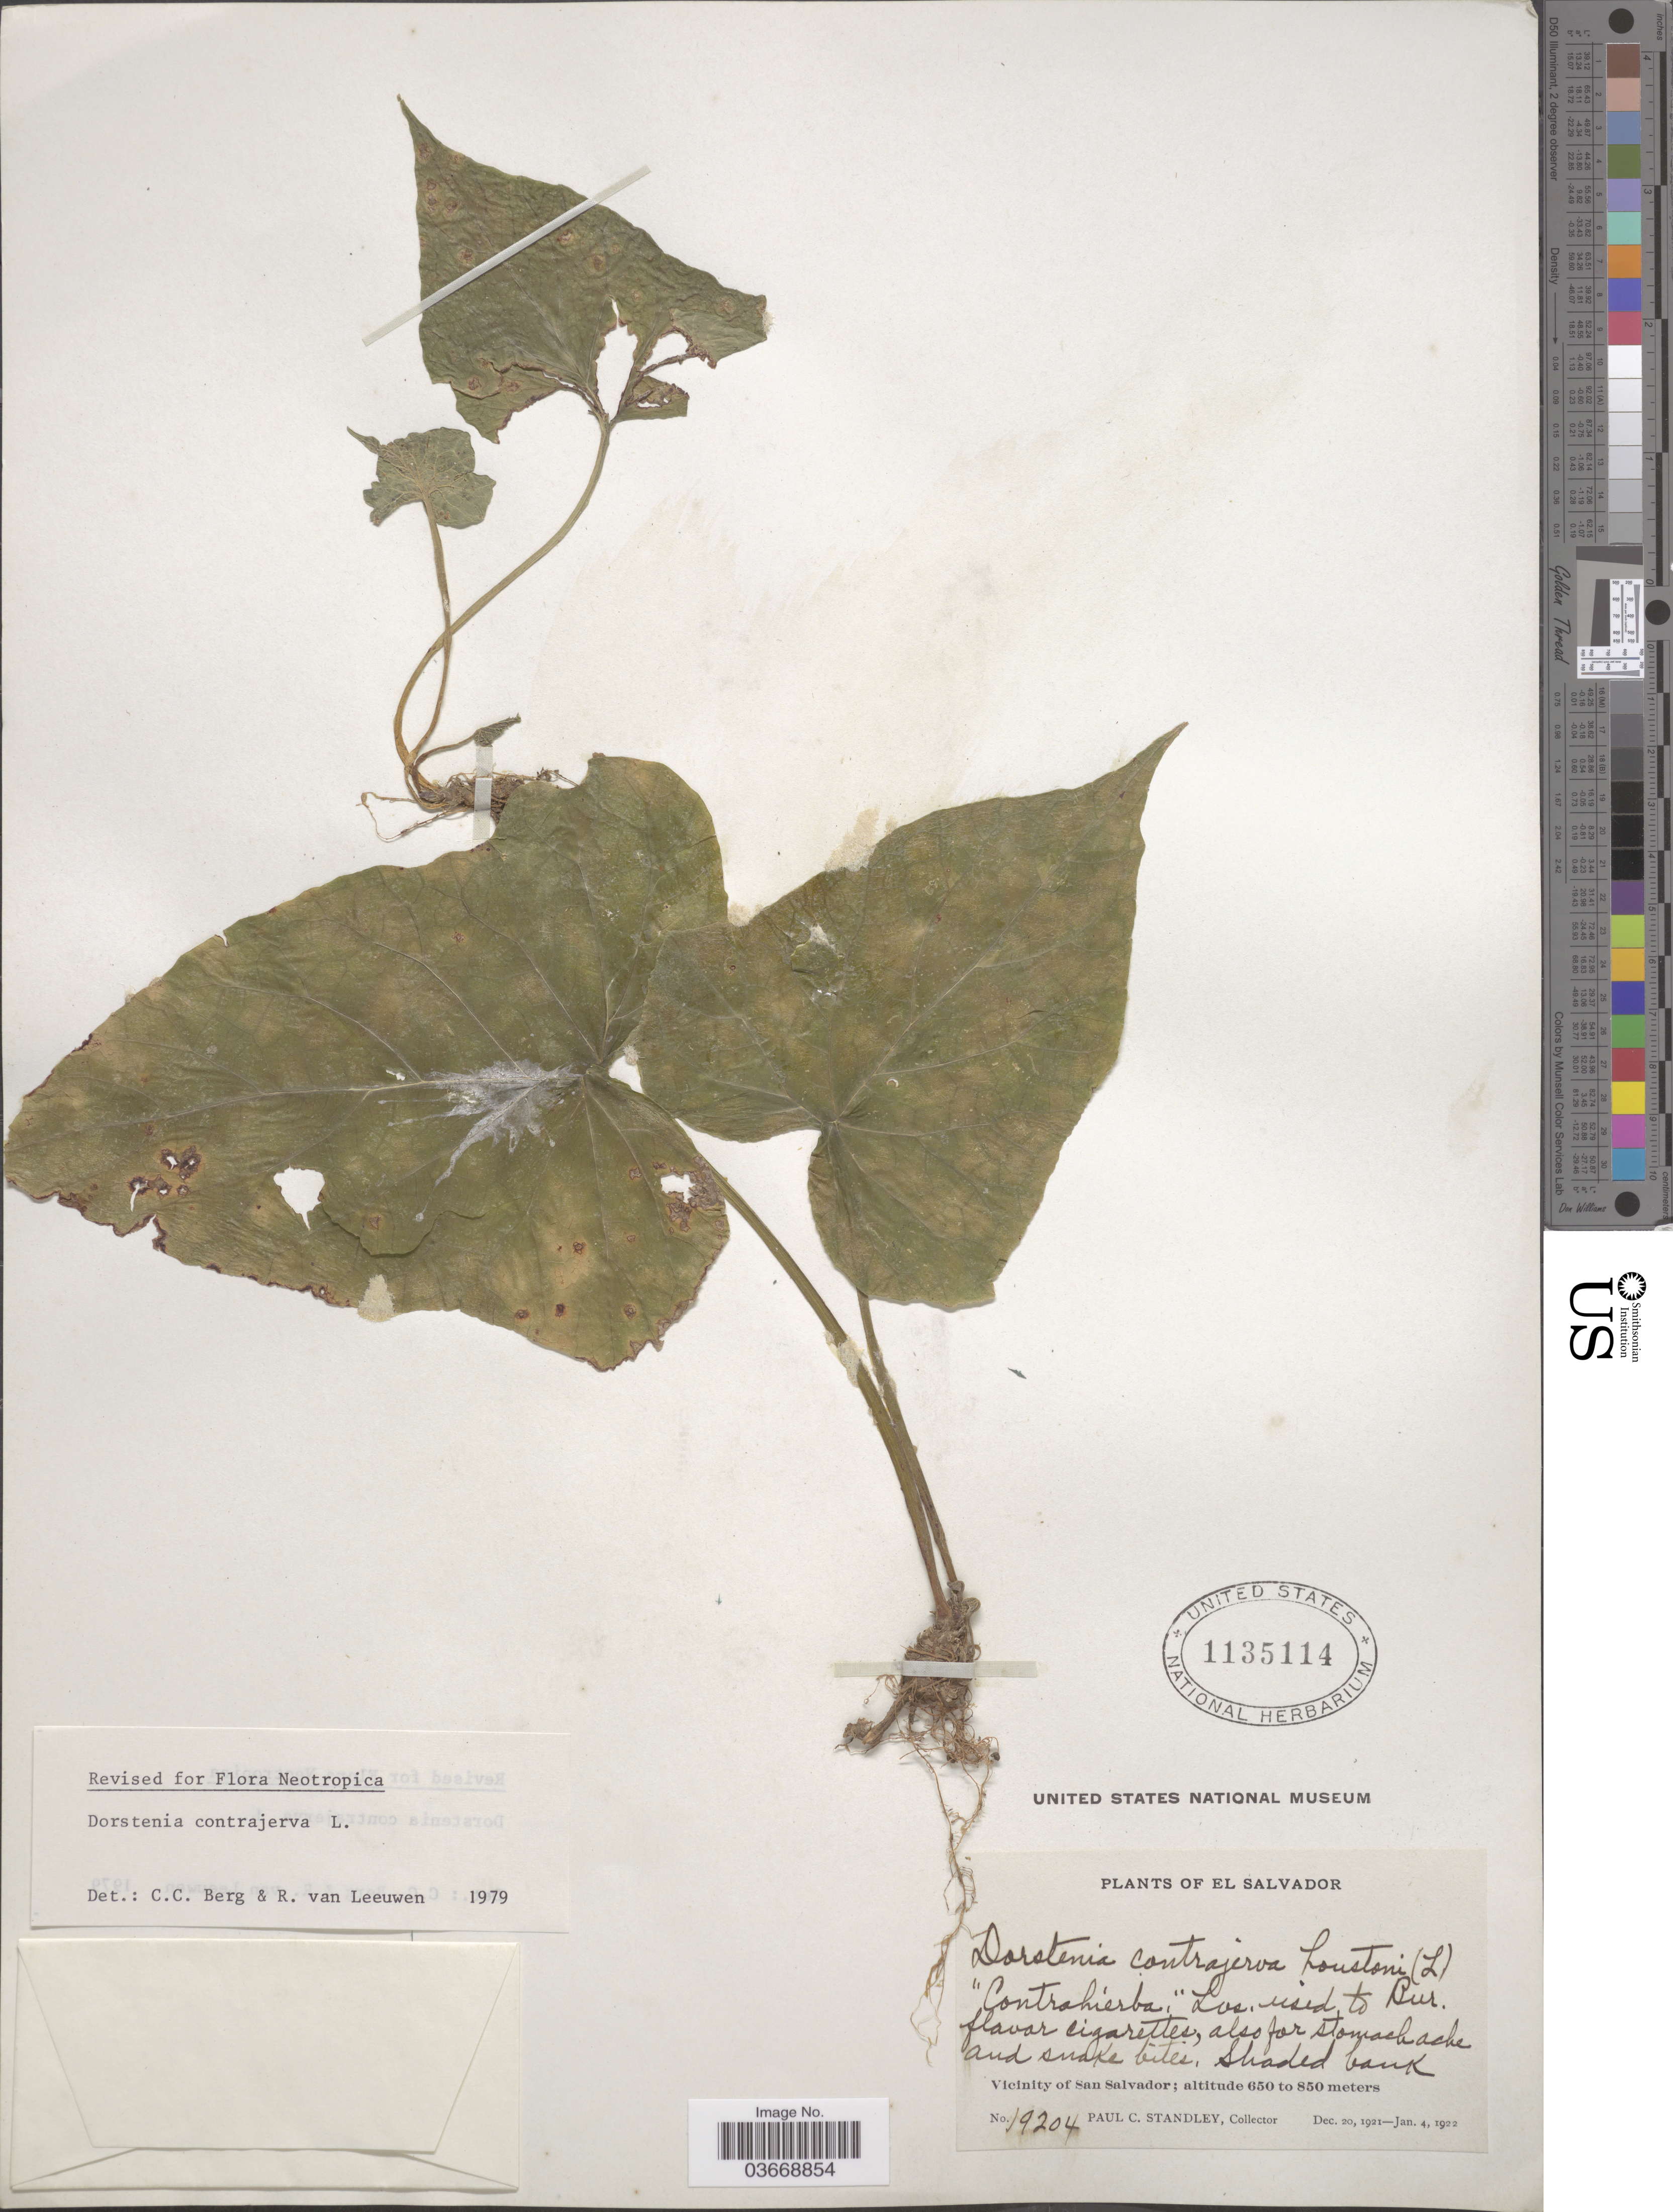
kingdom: Plantae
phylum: Tracheophyta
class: Magnoliopsida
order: Rosales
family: Moraceae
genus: Dorstenia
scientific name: Dorstenia contrajerva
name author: L.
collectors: P. C. Standley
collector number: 19204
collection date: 1921-12-20/1922-01-04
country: El Salvador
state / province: San Salvador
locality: Vicinity of San Salvador.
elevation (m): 650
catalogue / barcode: US 1135114